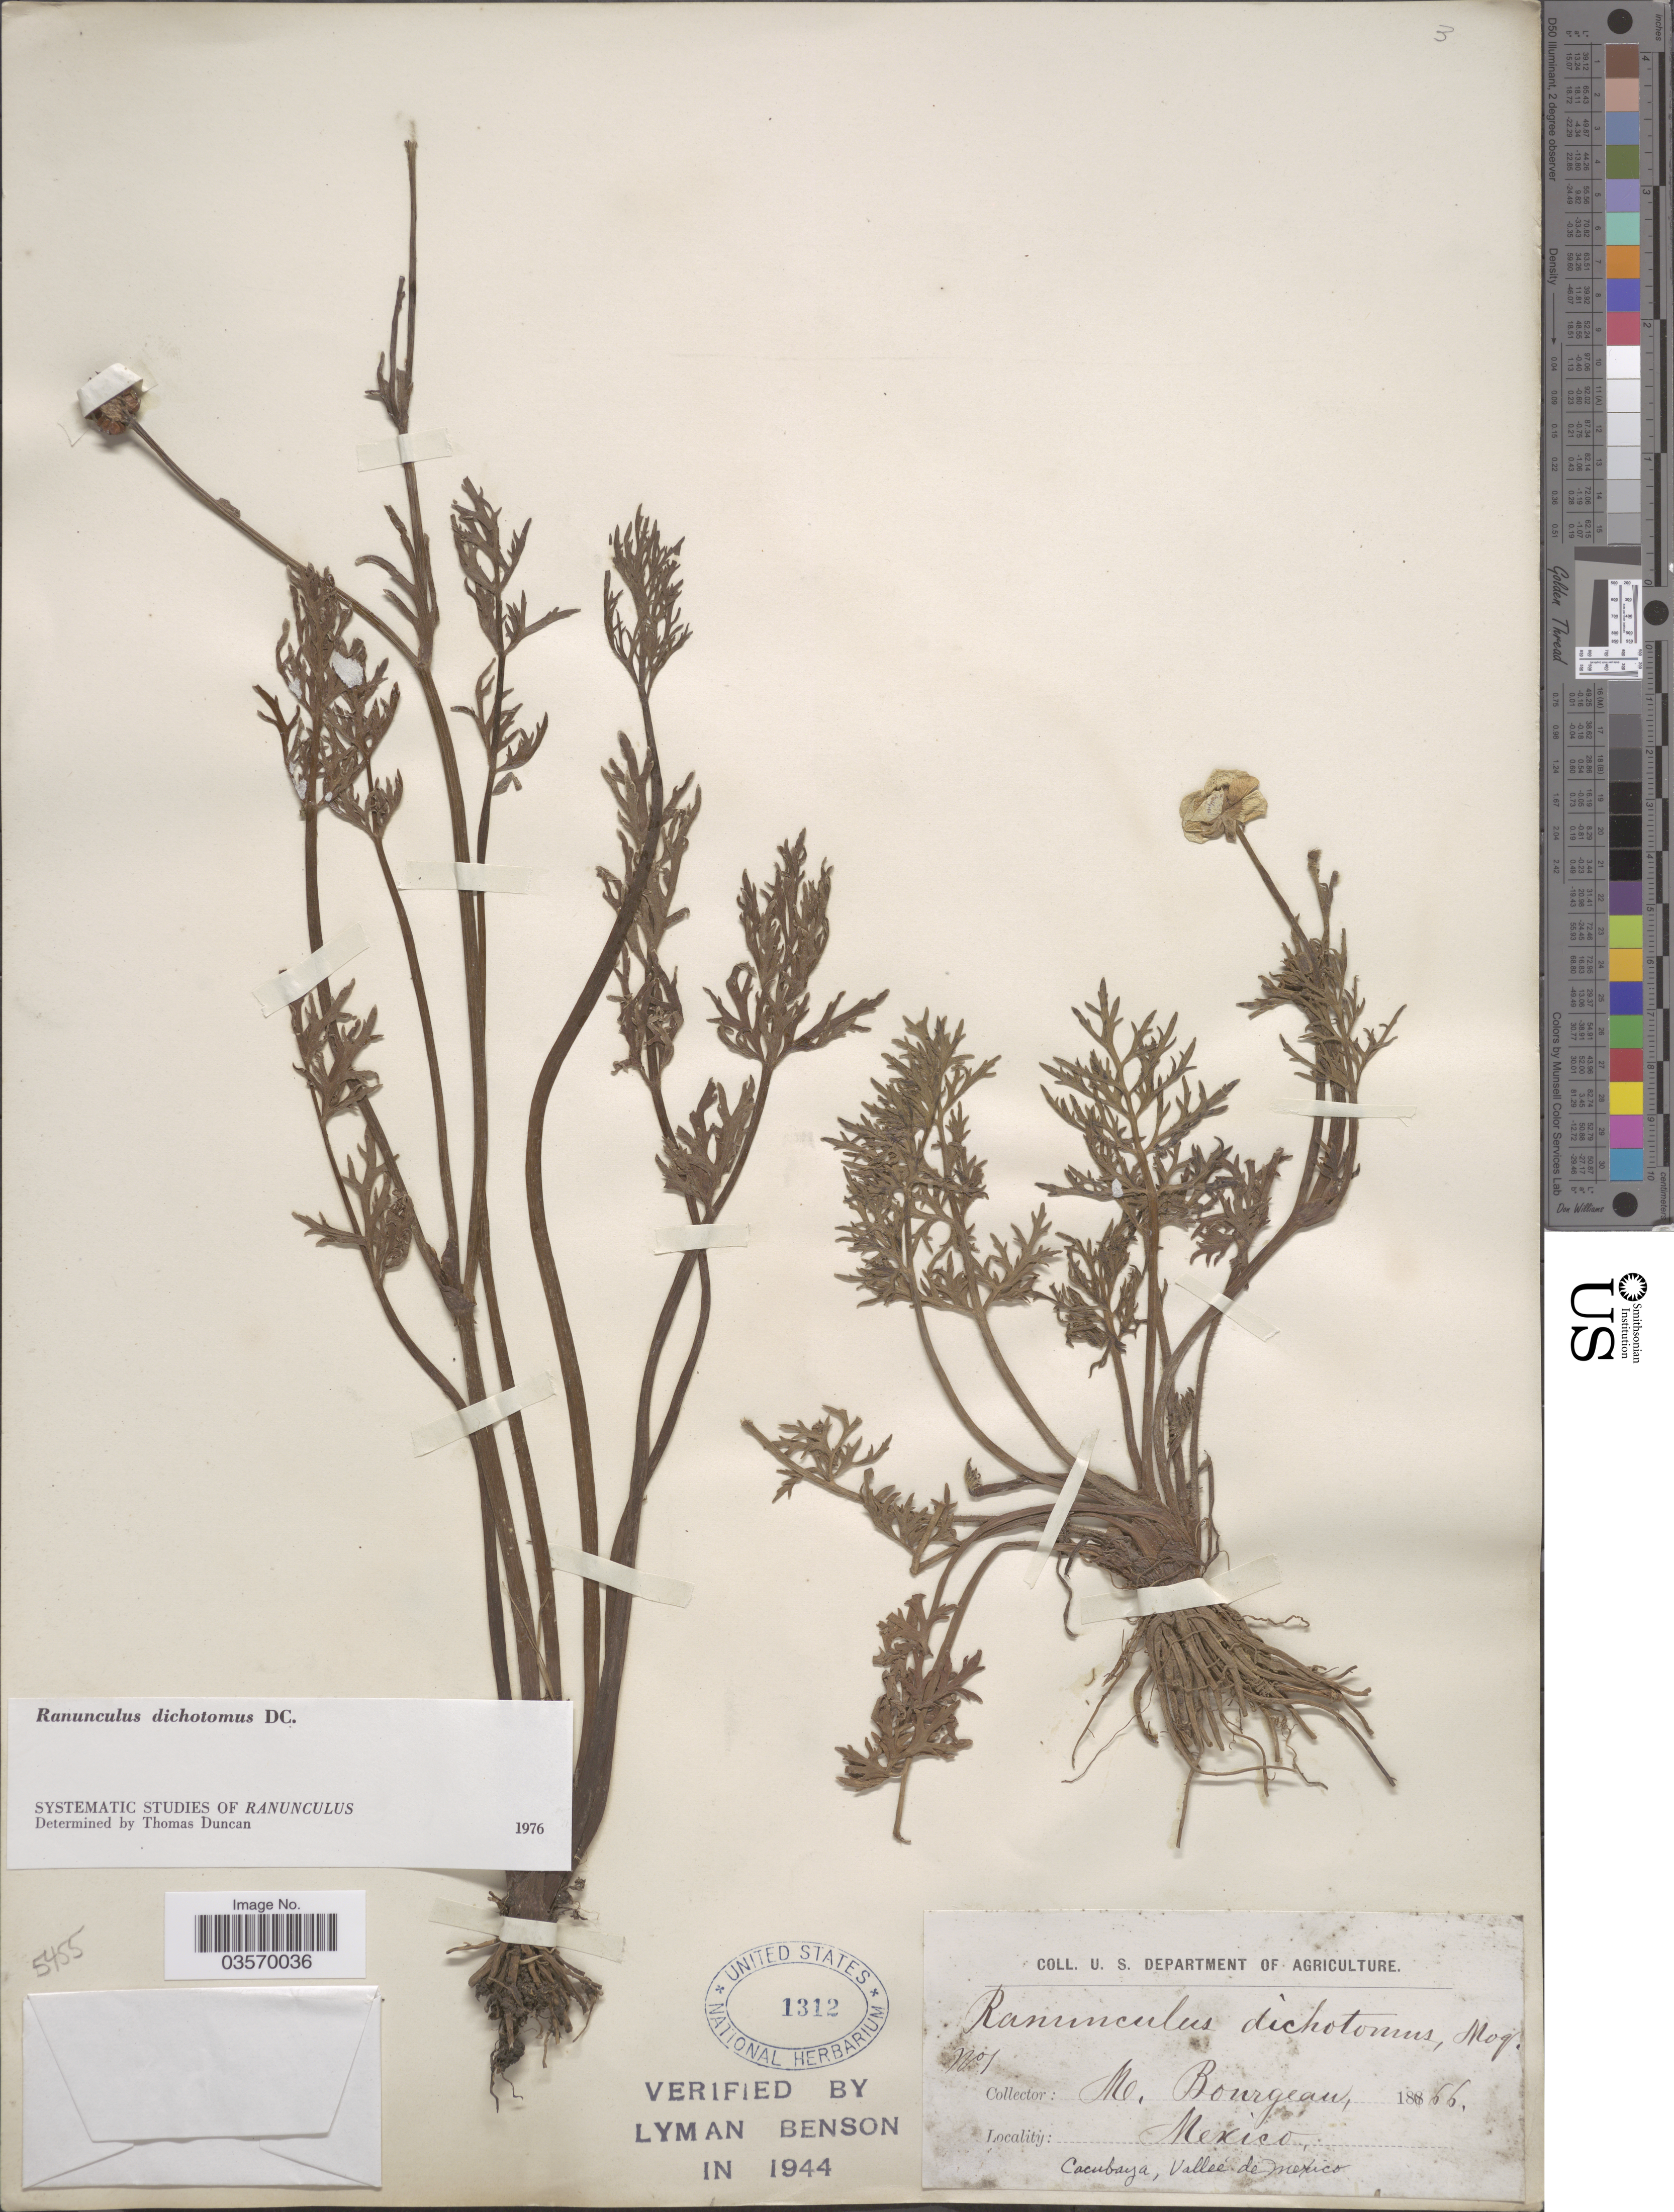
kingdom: Plantae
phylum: Tracheophyta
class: Magnoliopsida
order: Ranunculales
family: Ranunculaceae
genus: Ranunculus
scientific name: Ranunculus dichotomus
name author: Moc. & Sessé ex DC.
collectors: M. Bourgeau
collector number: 1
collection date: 1866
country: Mexico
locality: Cacubaya, Vallée de Mexico.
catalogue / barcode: US 1312